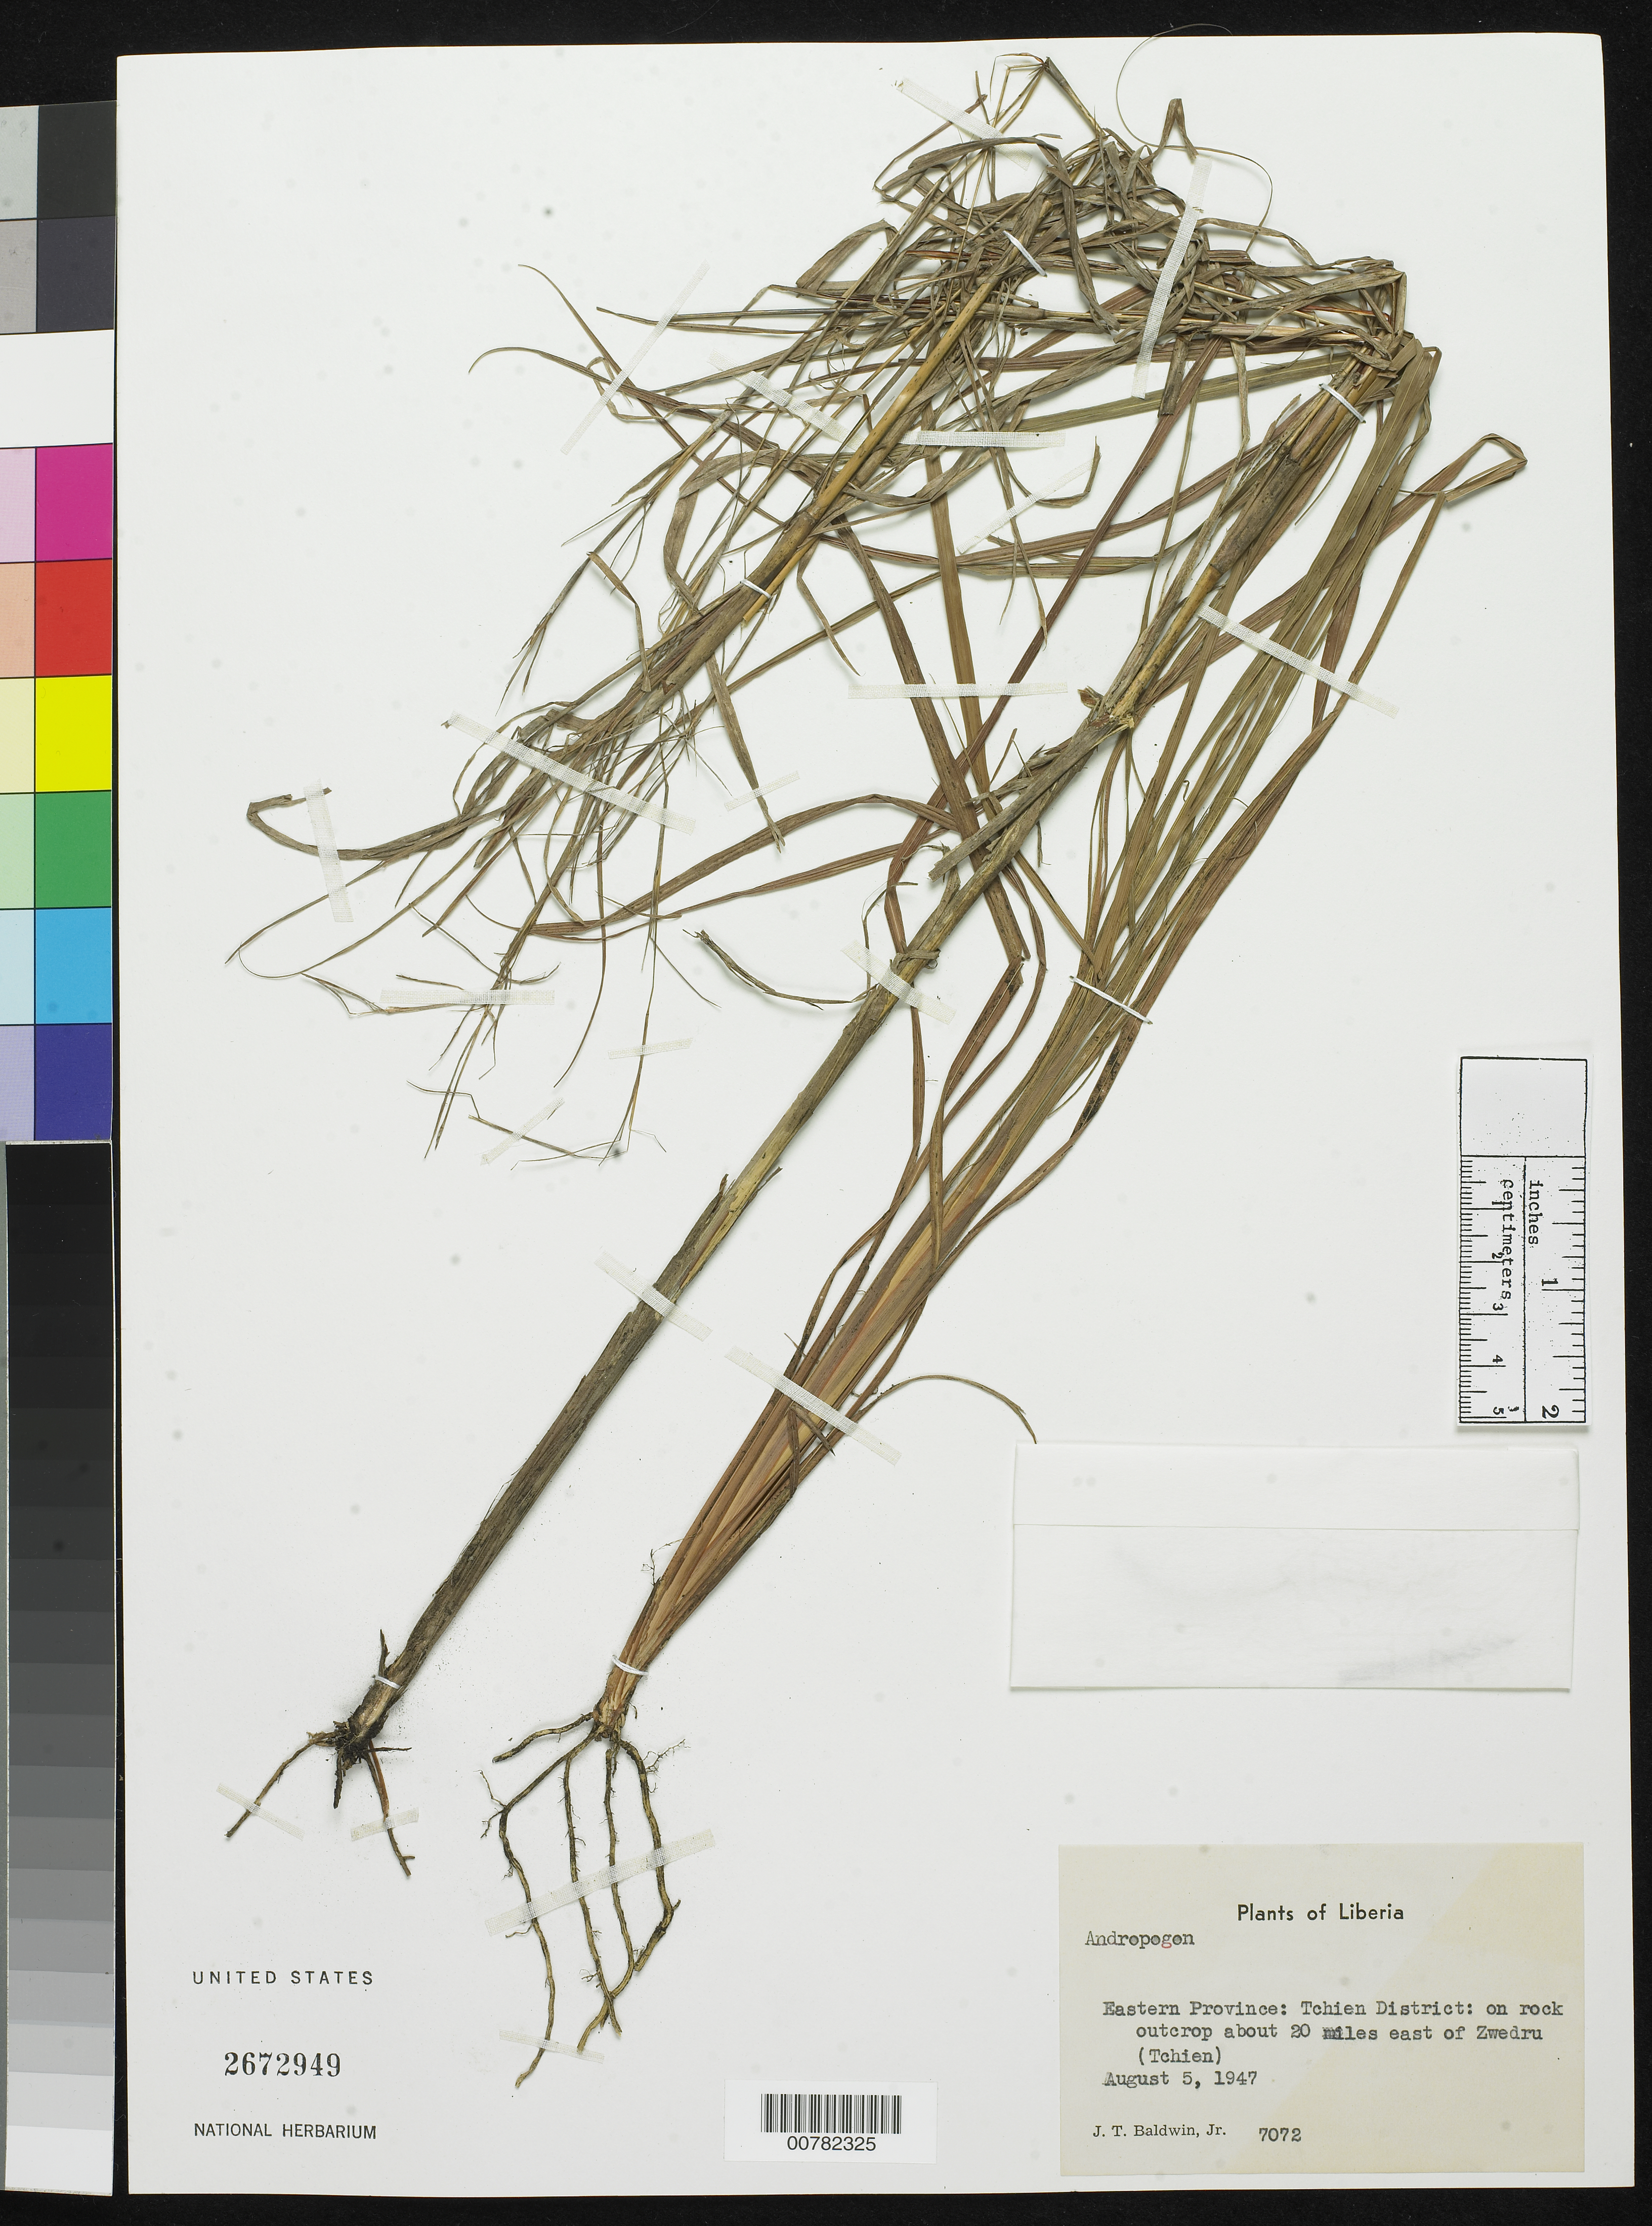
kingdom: Plantae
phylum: Tracheophyta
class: Liliopsida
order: Poales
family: Poaceae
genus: Andropogon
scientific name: Andropogon sp.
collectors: J. T. Baldwin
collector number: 7072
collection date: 1947-08-05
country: Liberia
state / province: Grand Gedeh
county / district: Tchien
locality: on rock outcrop about 20 miles east of Zwedru (Tchien)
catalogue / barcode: US 2672949